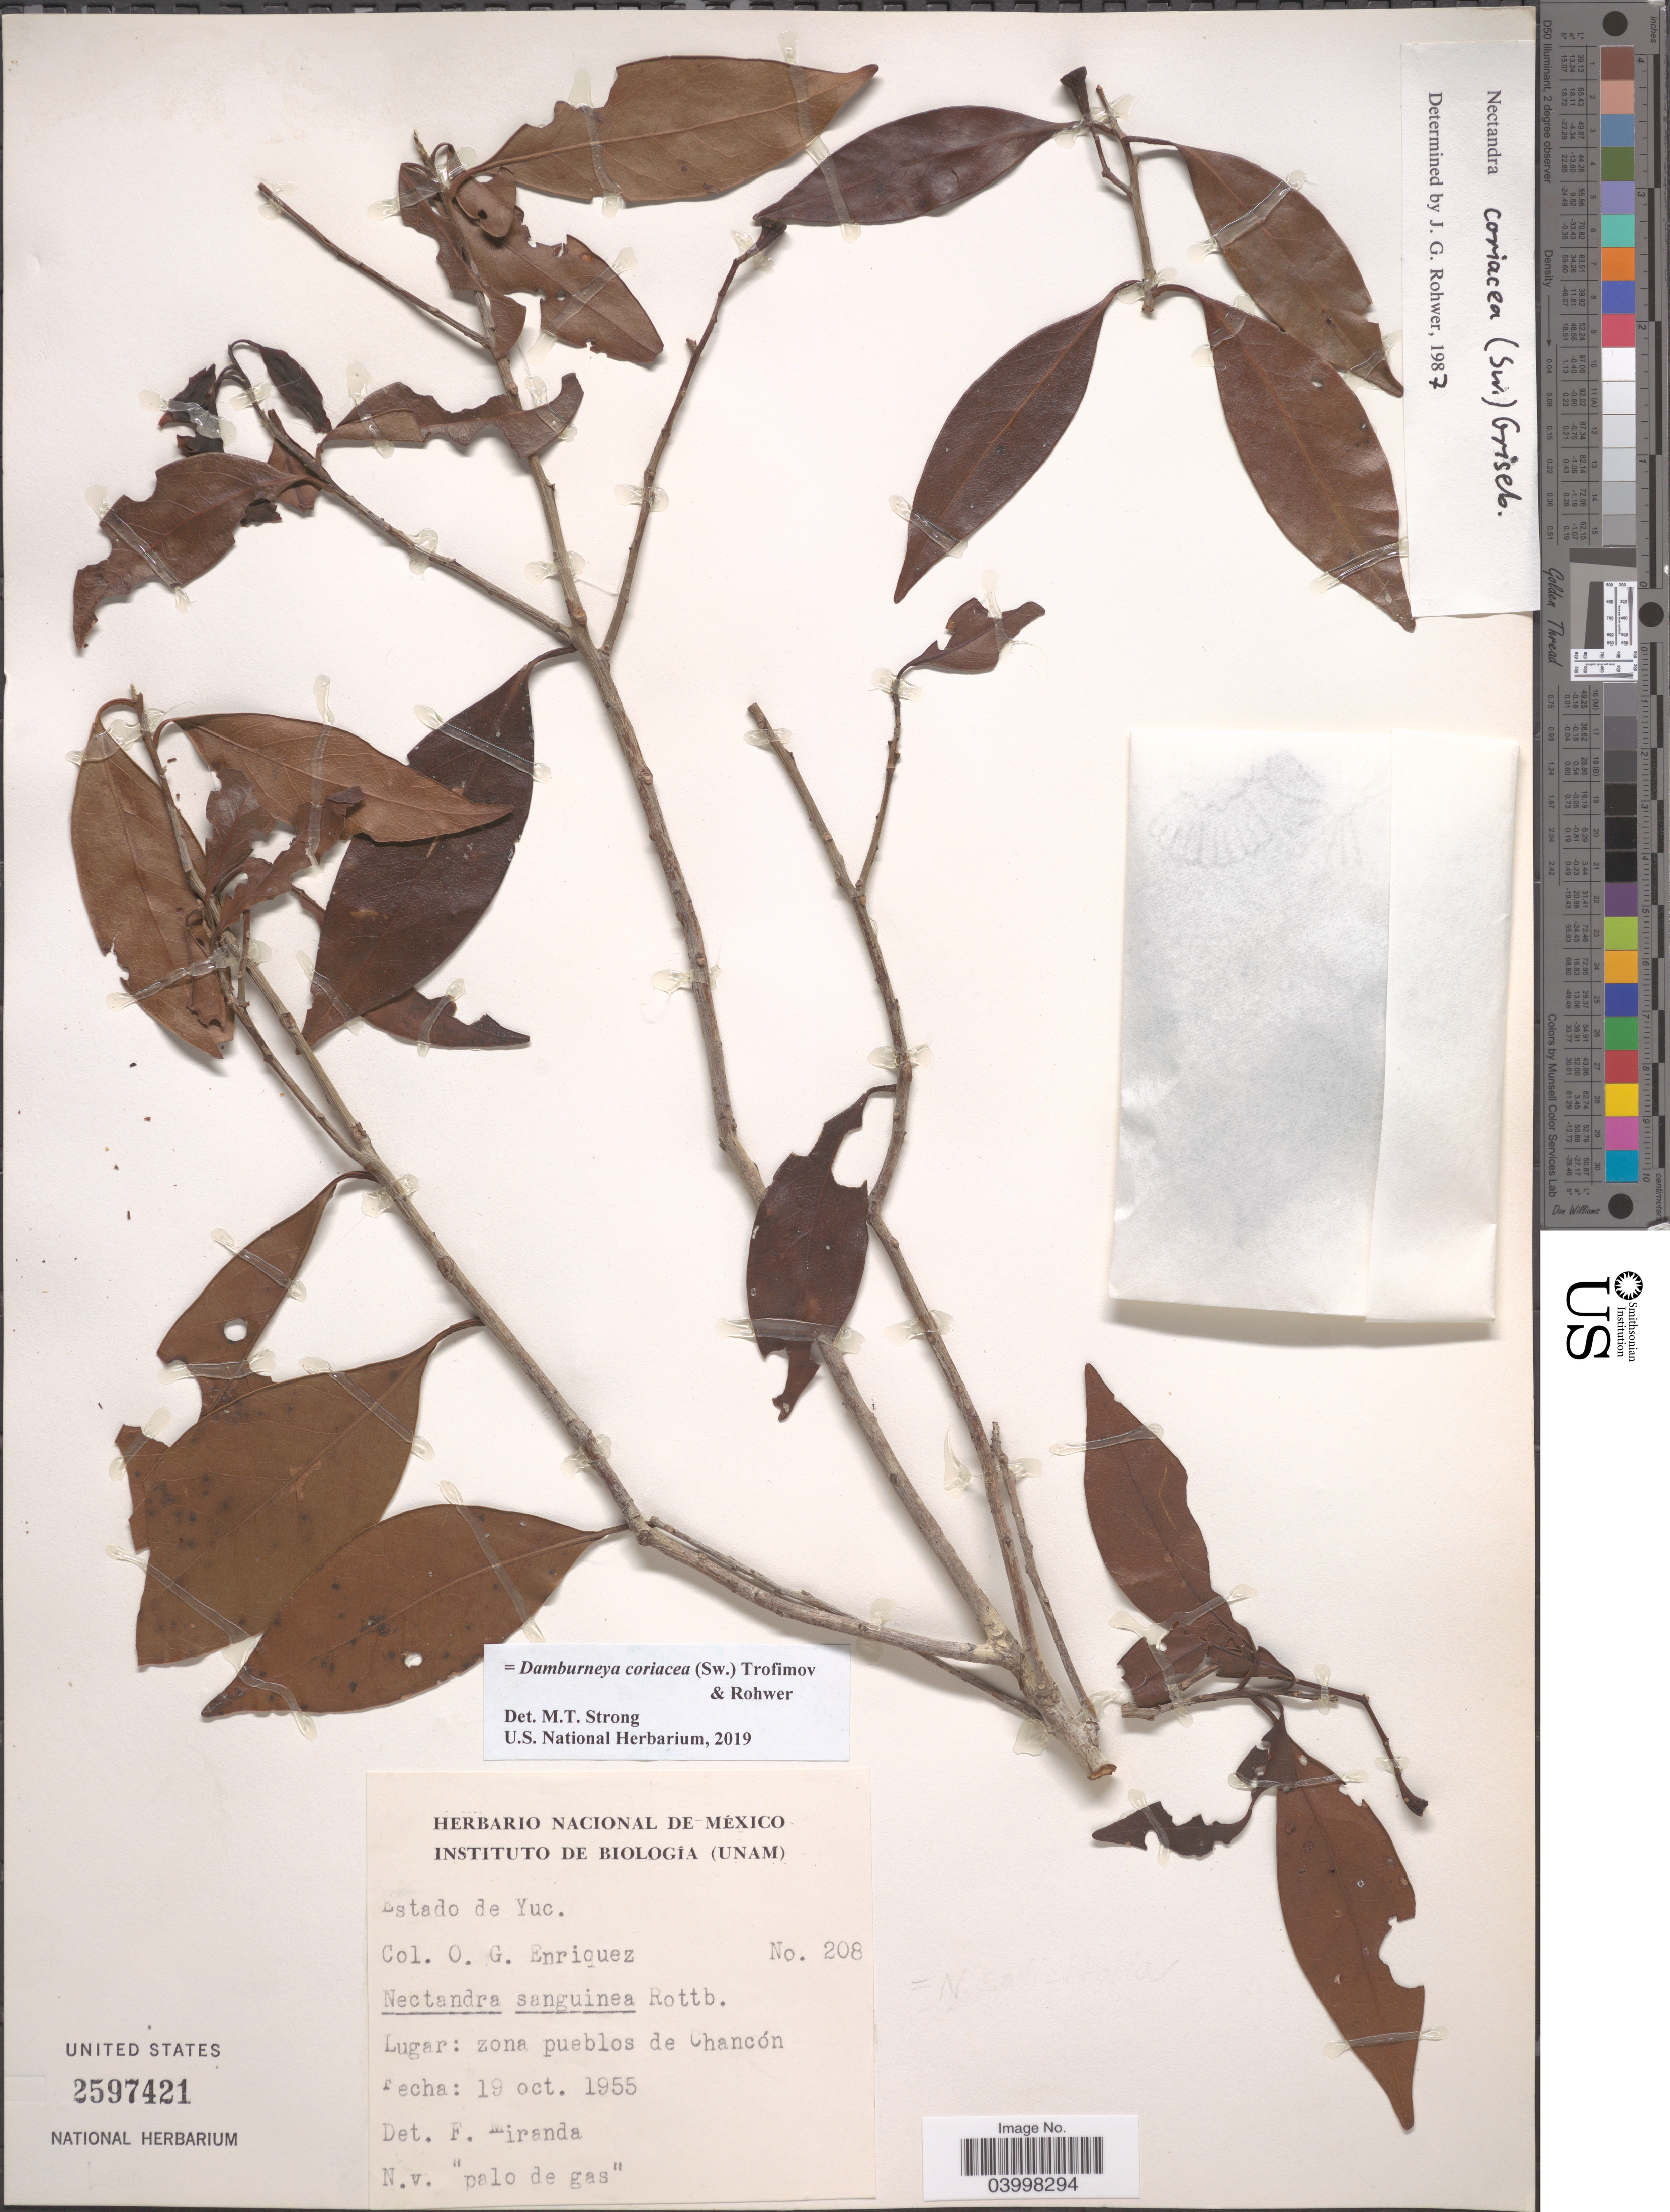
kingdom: Plantae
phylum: Tracheophyta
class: Magnoliopsida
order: Laurales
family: Lauraceae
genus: Damburneya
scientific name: Damburneya coriacea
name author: (Sw.) Trofimov & Rohwer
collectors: O. Enriquez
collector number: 208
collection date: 1955-10-19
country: Mexico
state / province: Yucatán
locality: Zona pueblos de Chancón.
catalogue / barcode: US 2597421